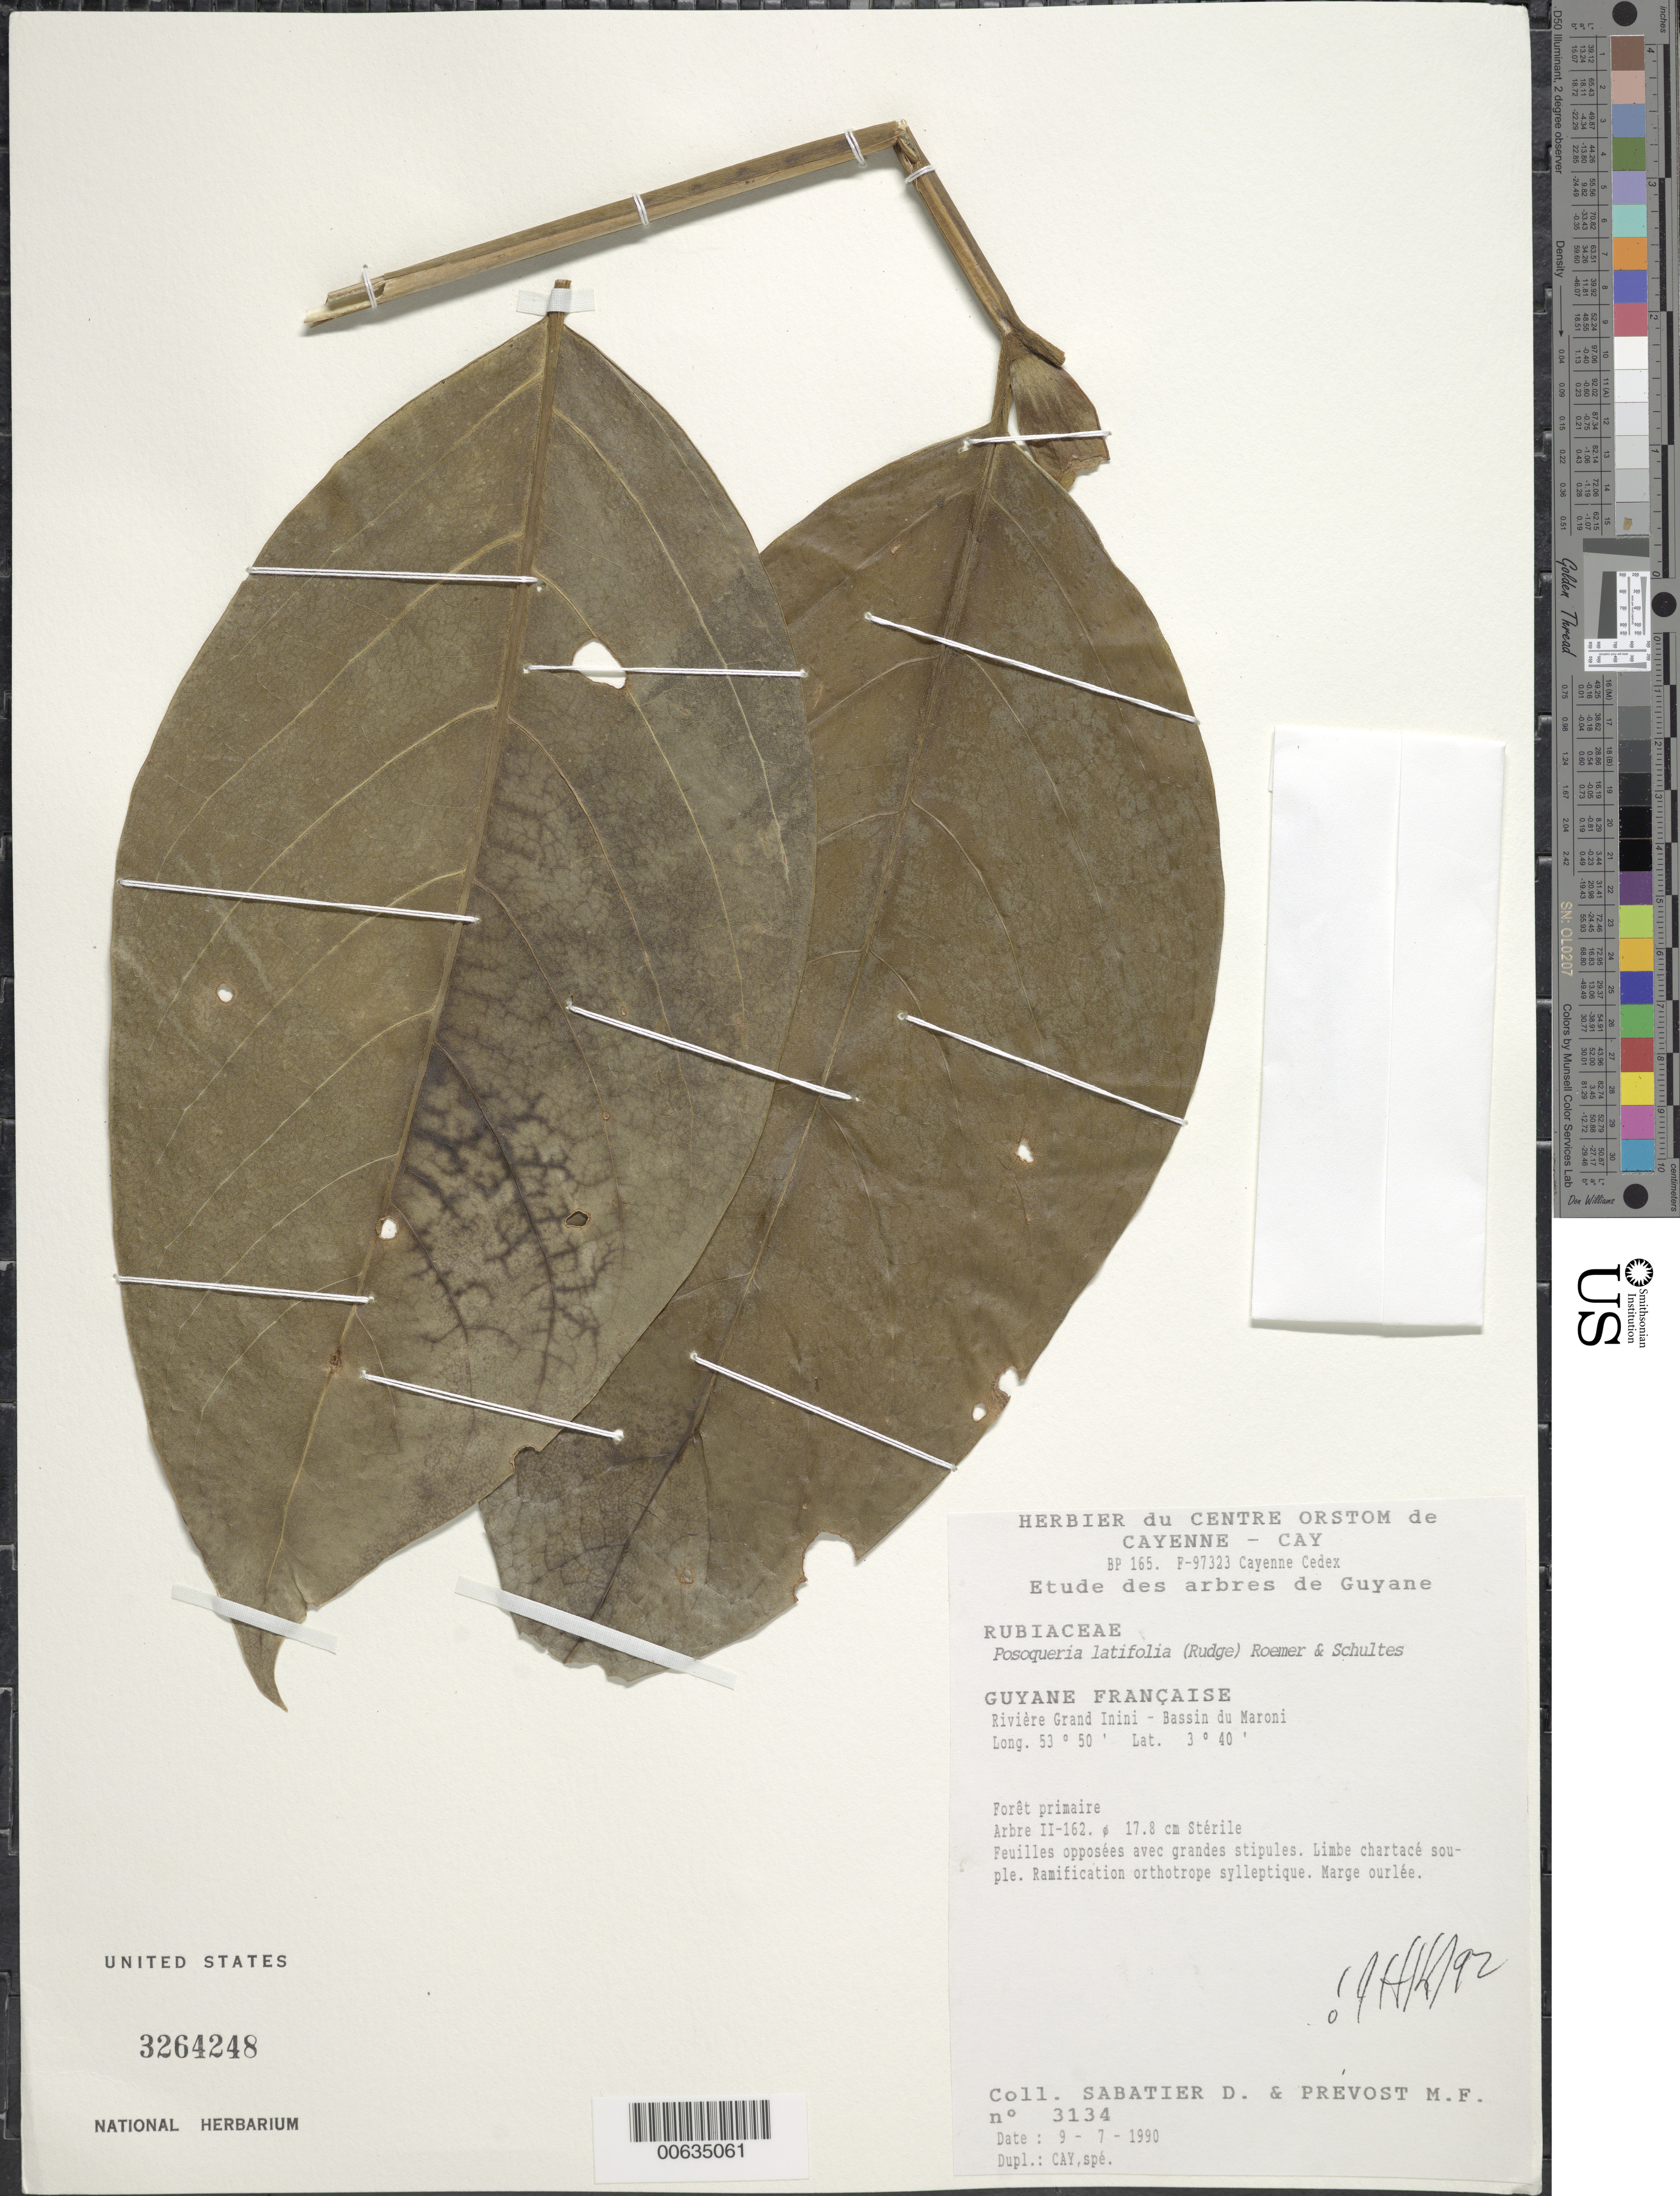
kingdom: Plantae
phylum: Tracheophyta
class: Magnoliopsida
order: Gentianales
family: Rubiaceae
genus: Posoqueria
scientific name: Posoqueria latifolia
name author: (Rudge) Roem. & Schult.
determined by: Kirkbride, J. H.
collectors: D. Sabatier & M.-F. Prévost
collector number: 3134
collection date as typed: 9-Jul-90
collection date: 1990-07-09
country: French Guiana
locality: Rivière Grand Inini, Bassin de Maroni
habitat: Foret primaire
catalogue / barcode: US 3264248